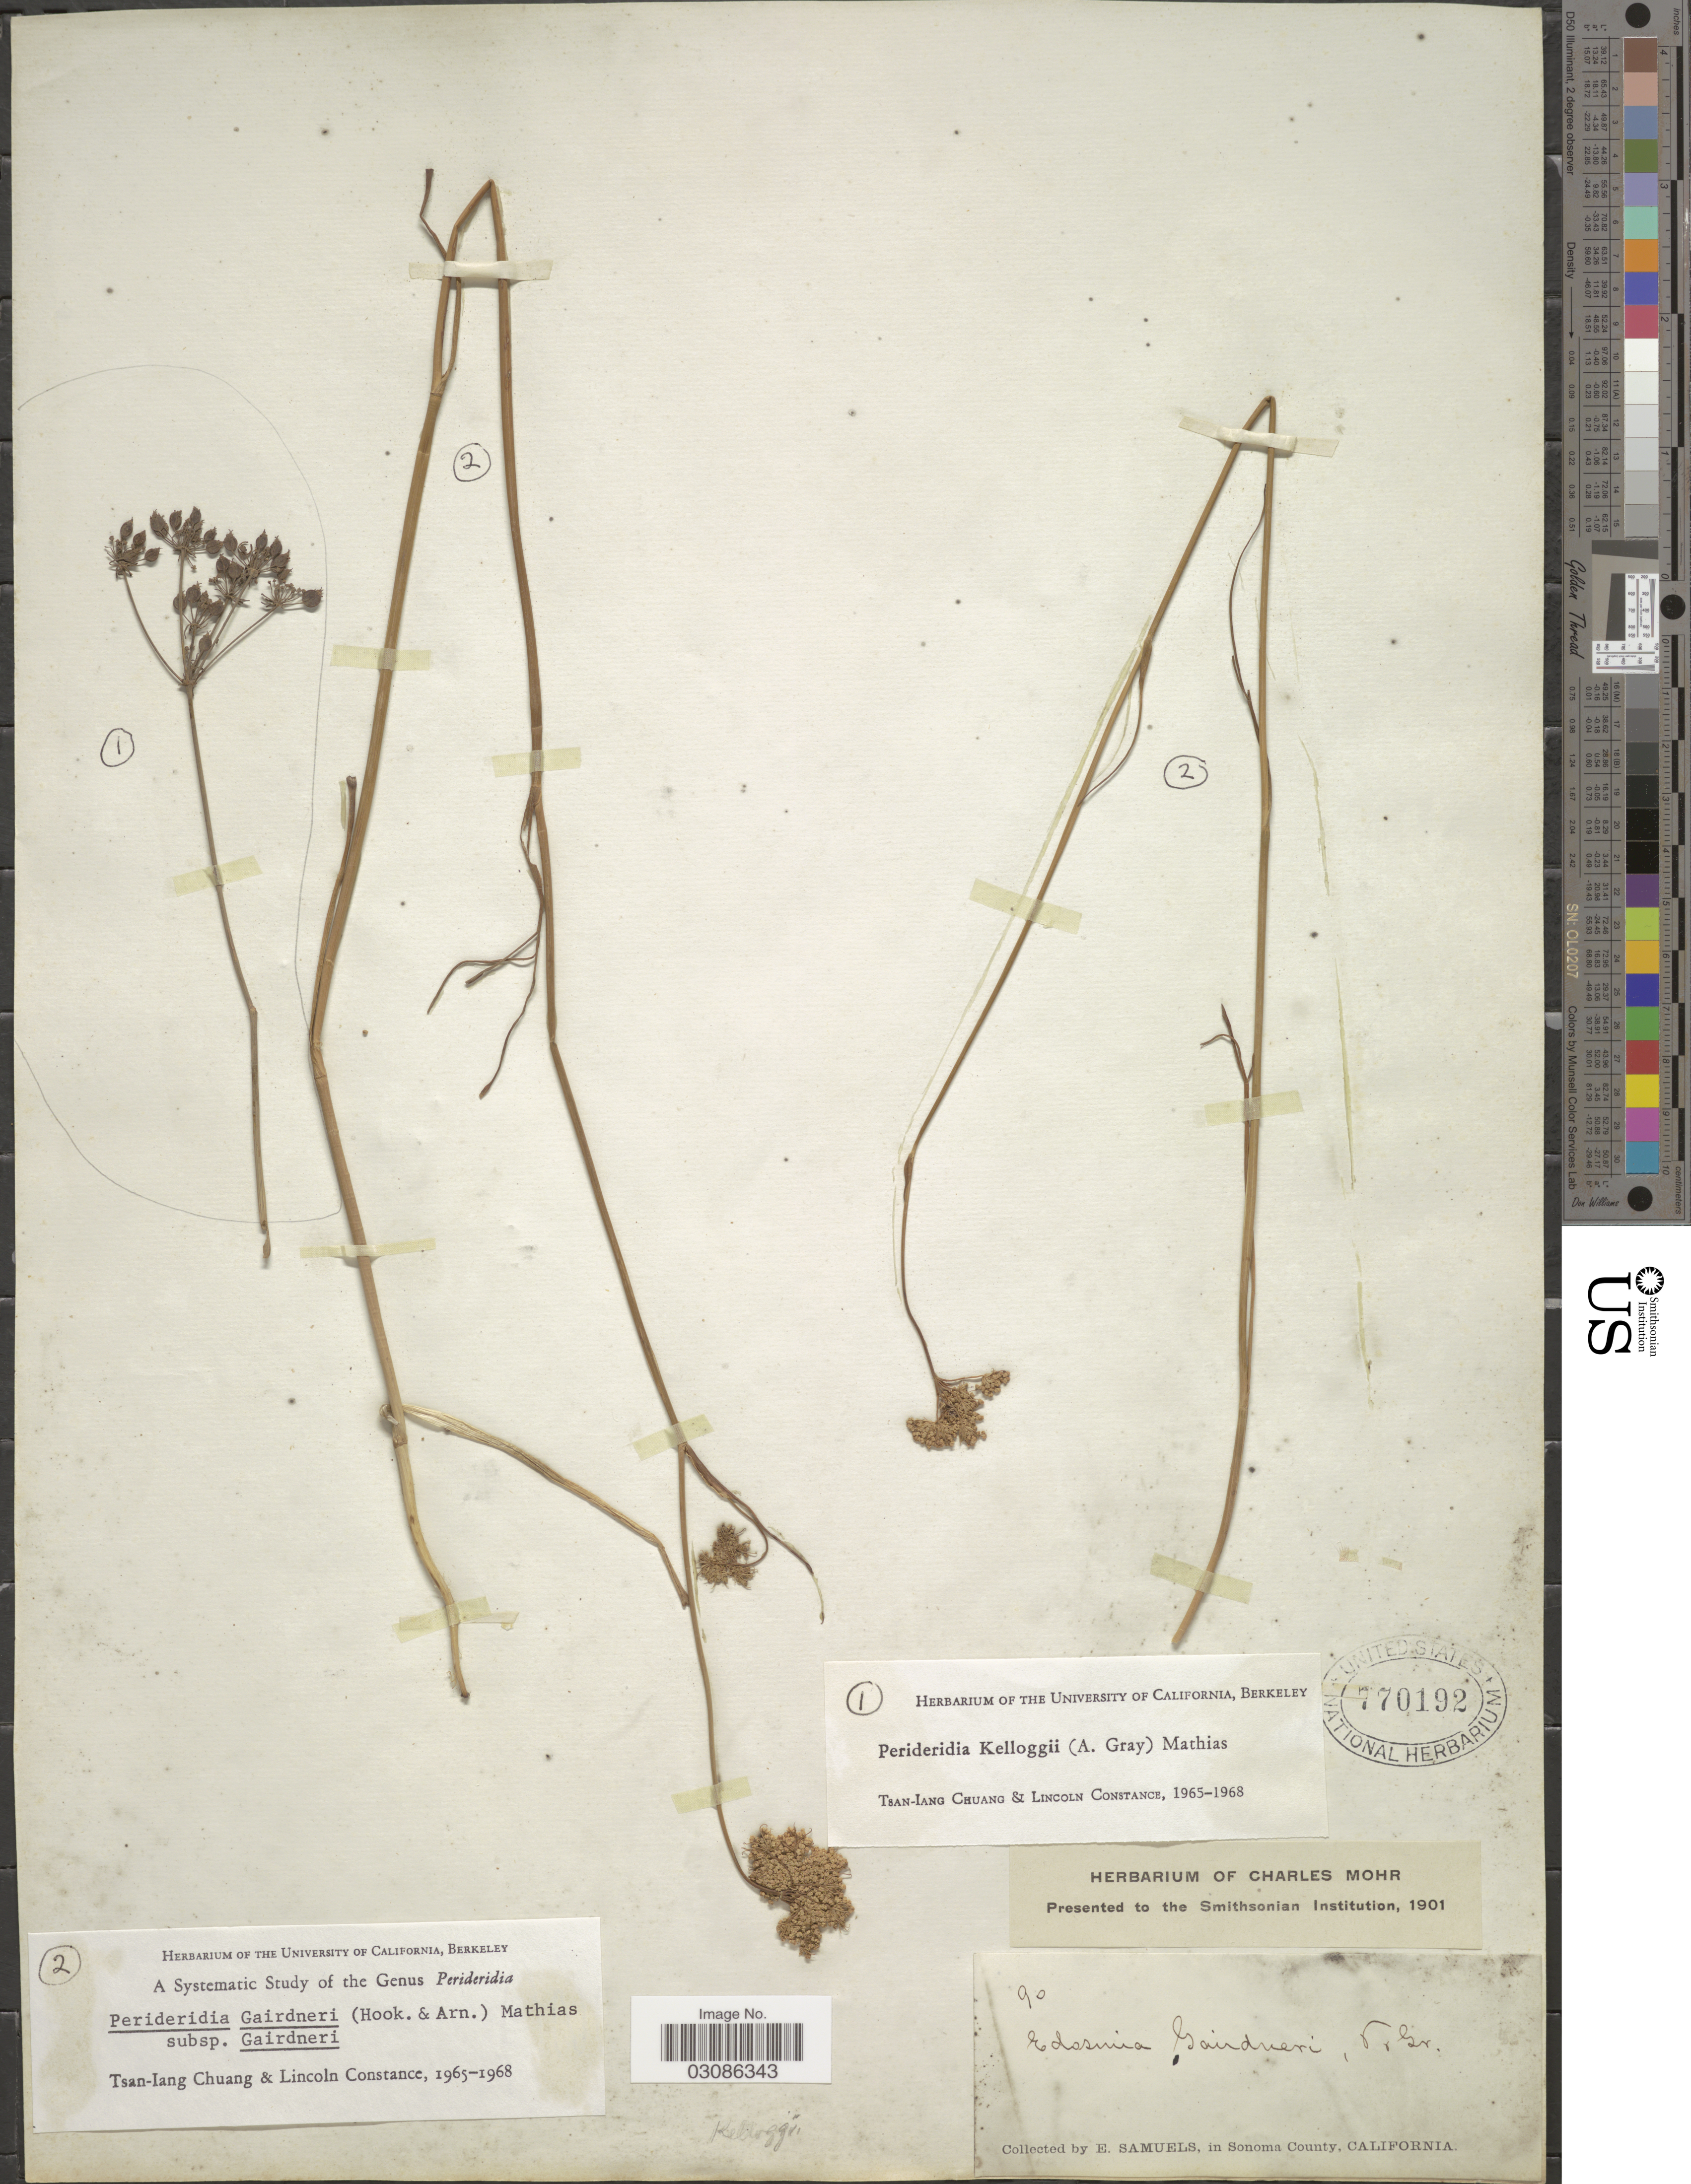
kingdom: Plantae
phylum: Tracheophyta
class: Magnoliopsida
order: Apiales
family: Apiaceae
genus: Perideridia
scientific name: Perideridia gairdneri subsp. gairdneri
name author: (Hook. & Arn.) Mathias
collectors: E. Samuels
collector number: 90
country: United States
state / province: California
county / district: Sonoma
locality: In Sonoma County.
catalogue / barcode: US 770192